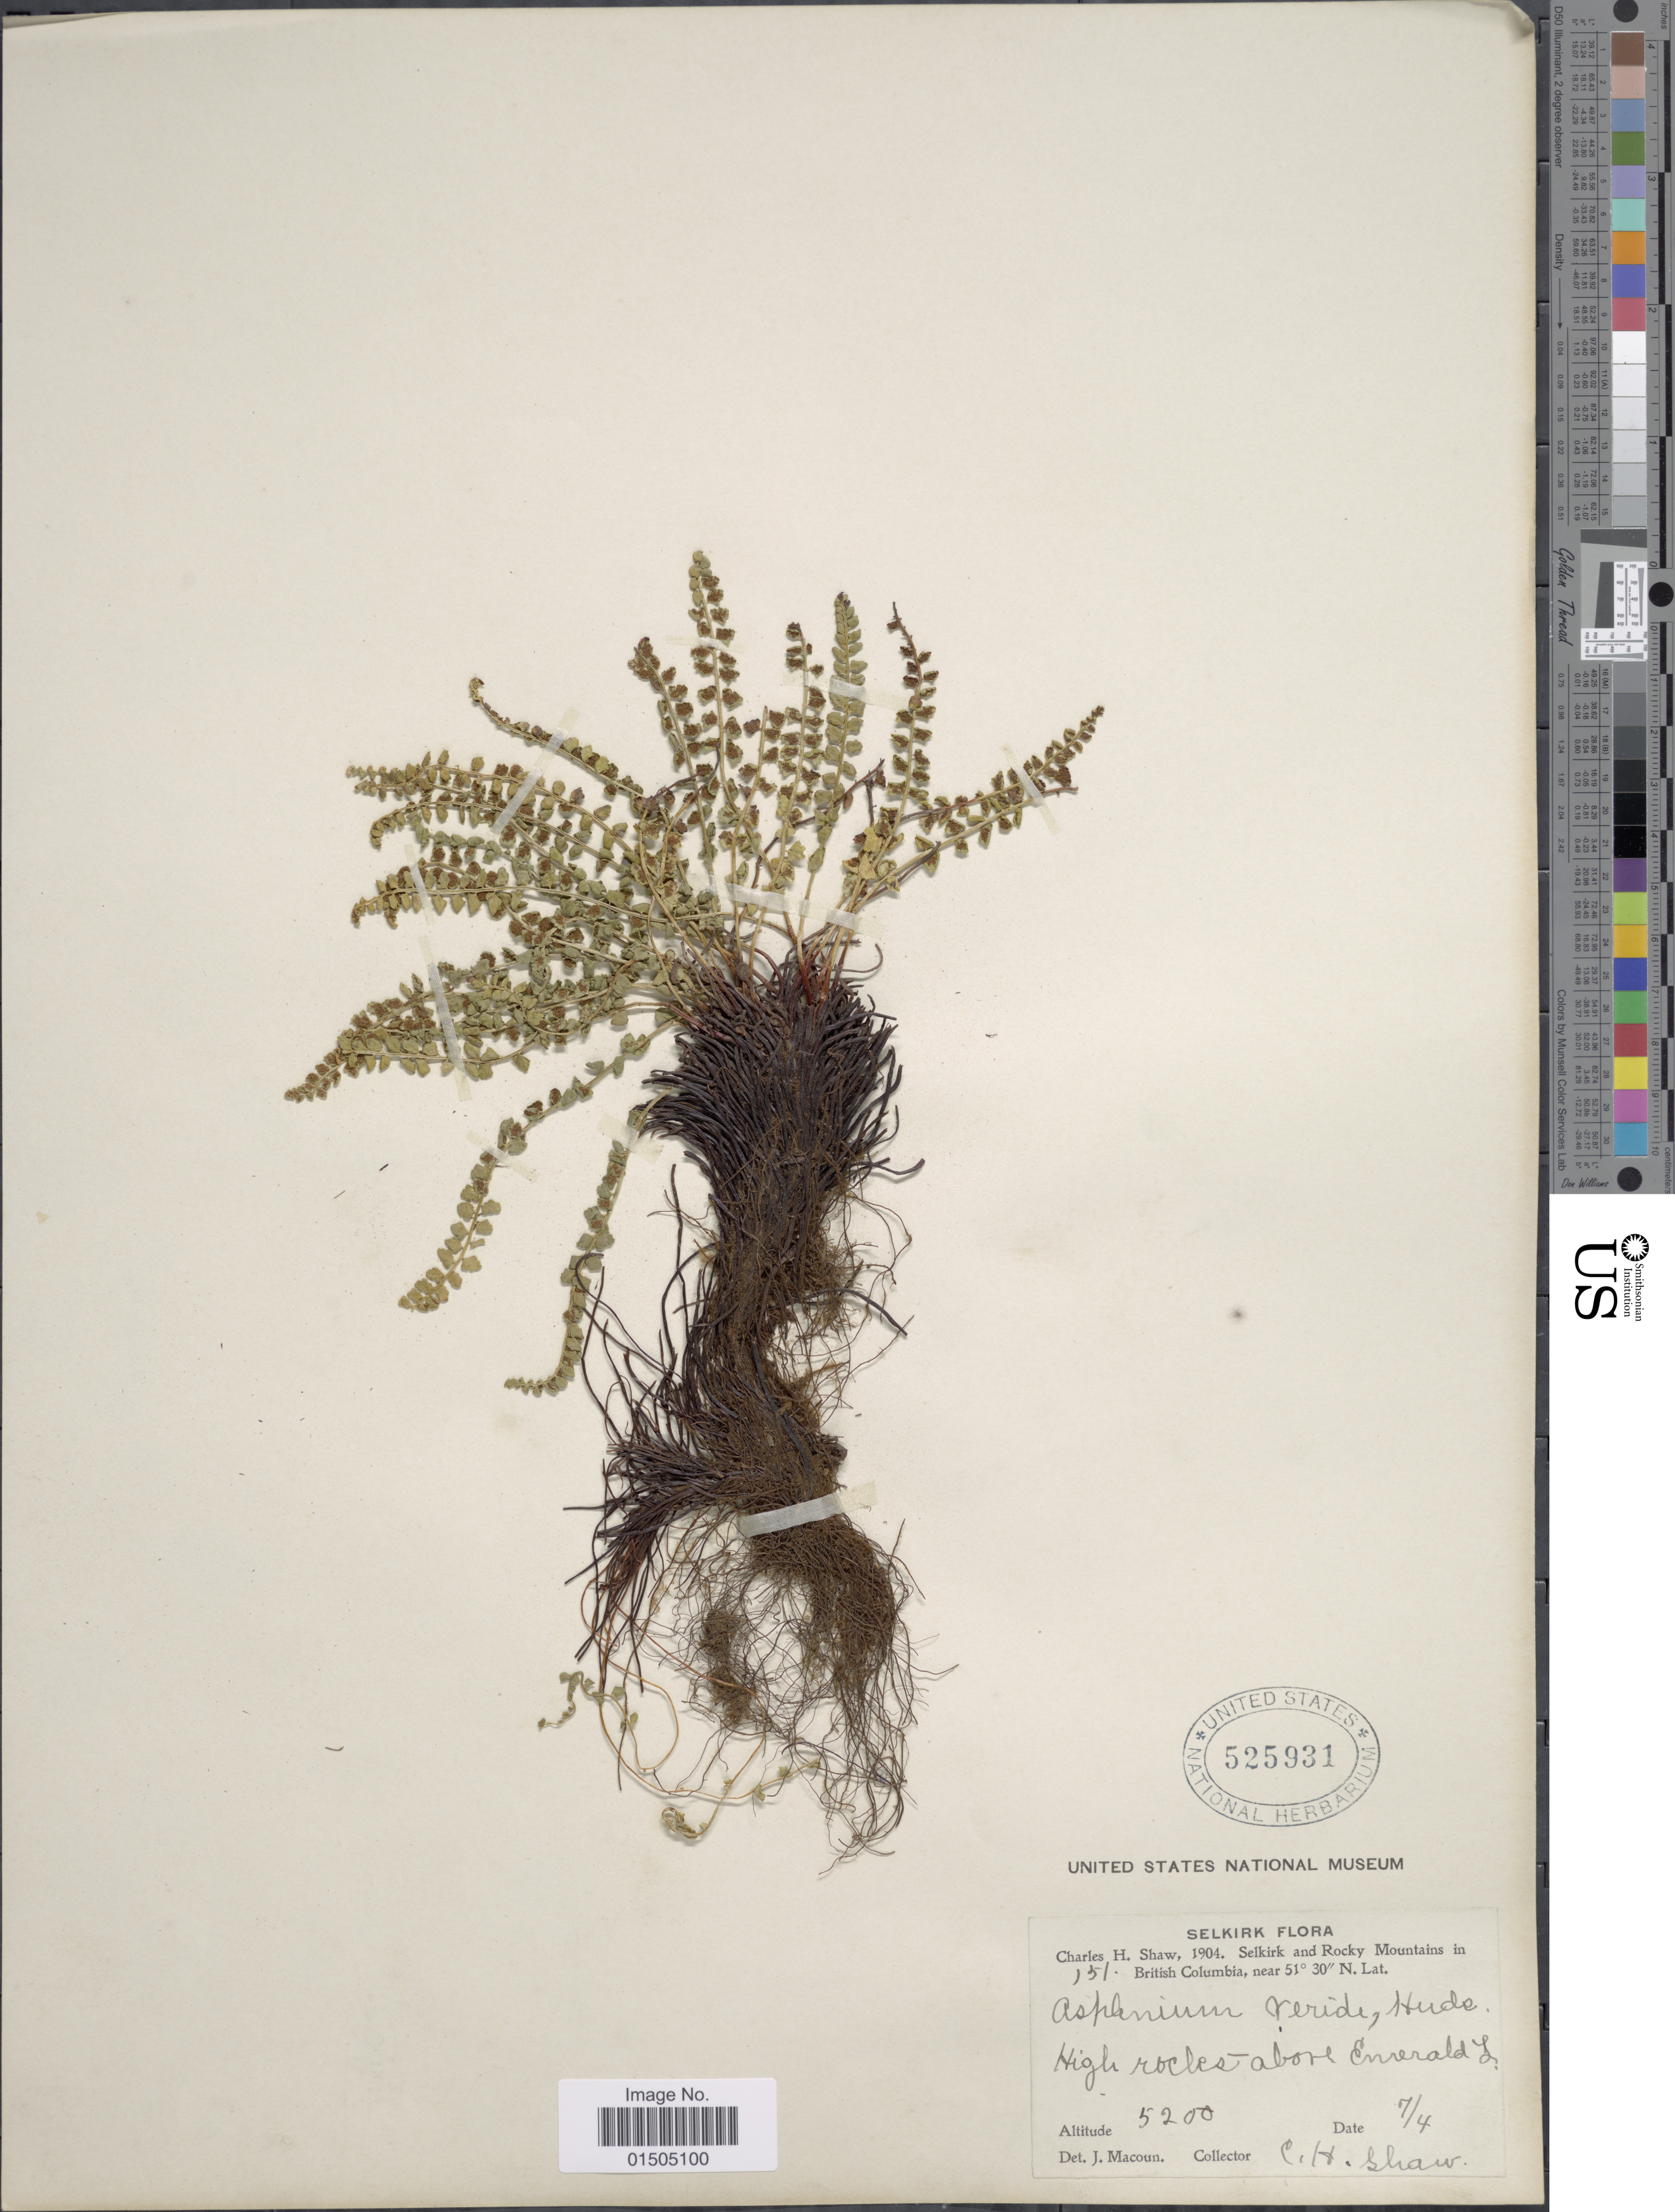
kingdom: Plantae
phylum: Tracheophyta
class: Polypodiopsida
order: Polypodiales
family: Aspleniaceae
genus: Asplenium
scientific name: Asplenium trichomanes-ramosum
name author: L.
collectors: C. H. Shaw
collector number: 151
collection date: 1904-04-07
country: Canada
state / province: British Columbia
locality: Selkirk and Rocky Mountains. High rocks above Emerald L.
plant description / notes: No precise locality correction needed.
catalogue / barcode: US 525931